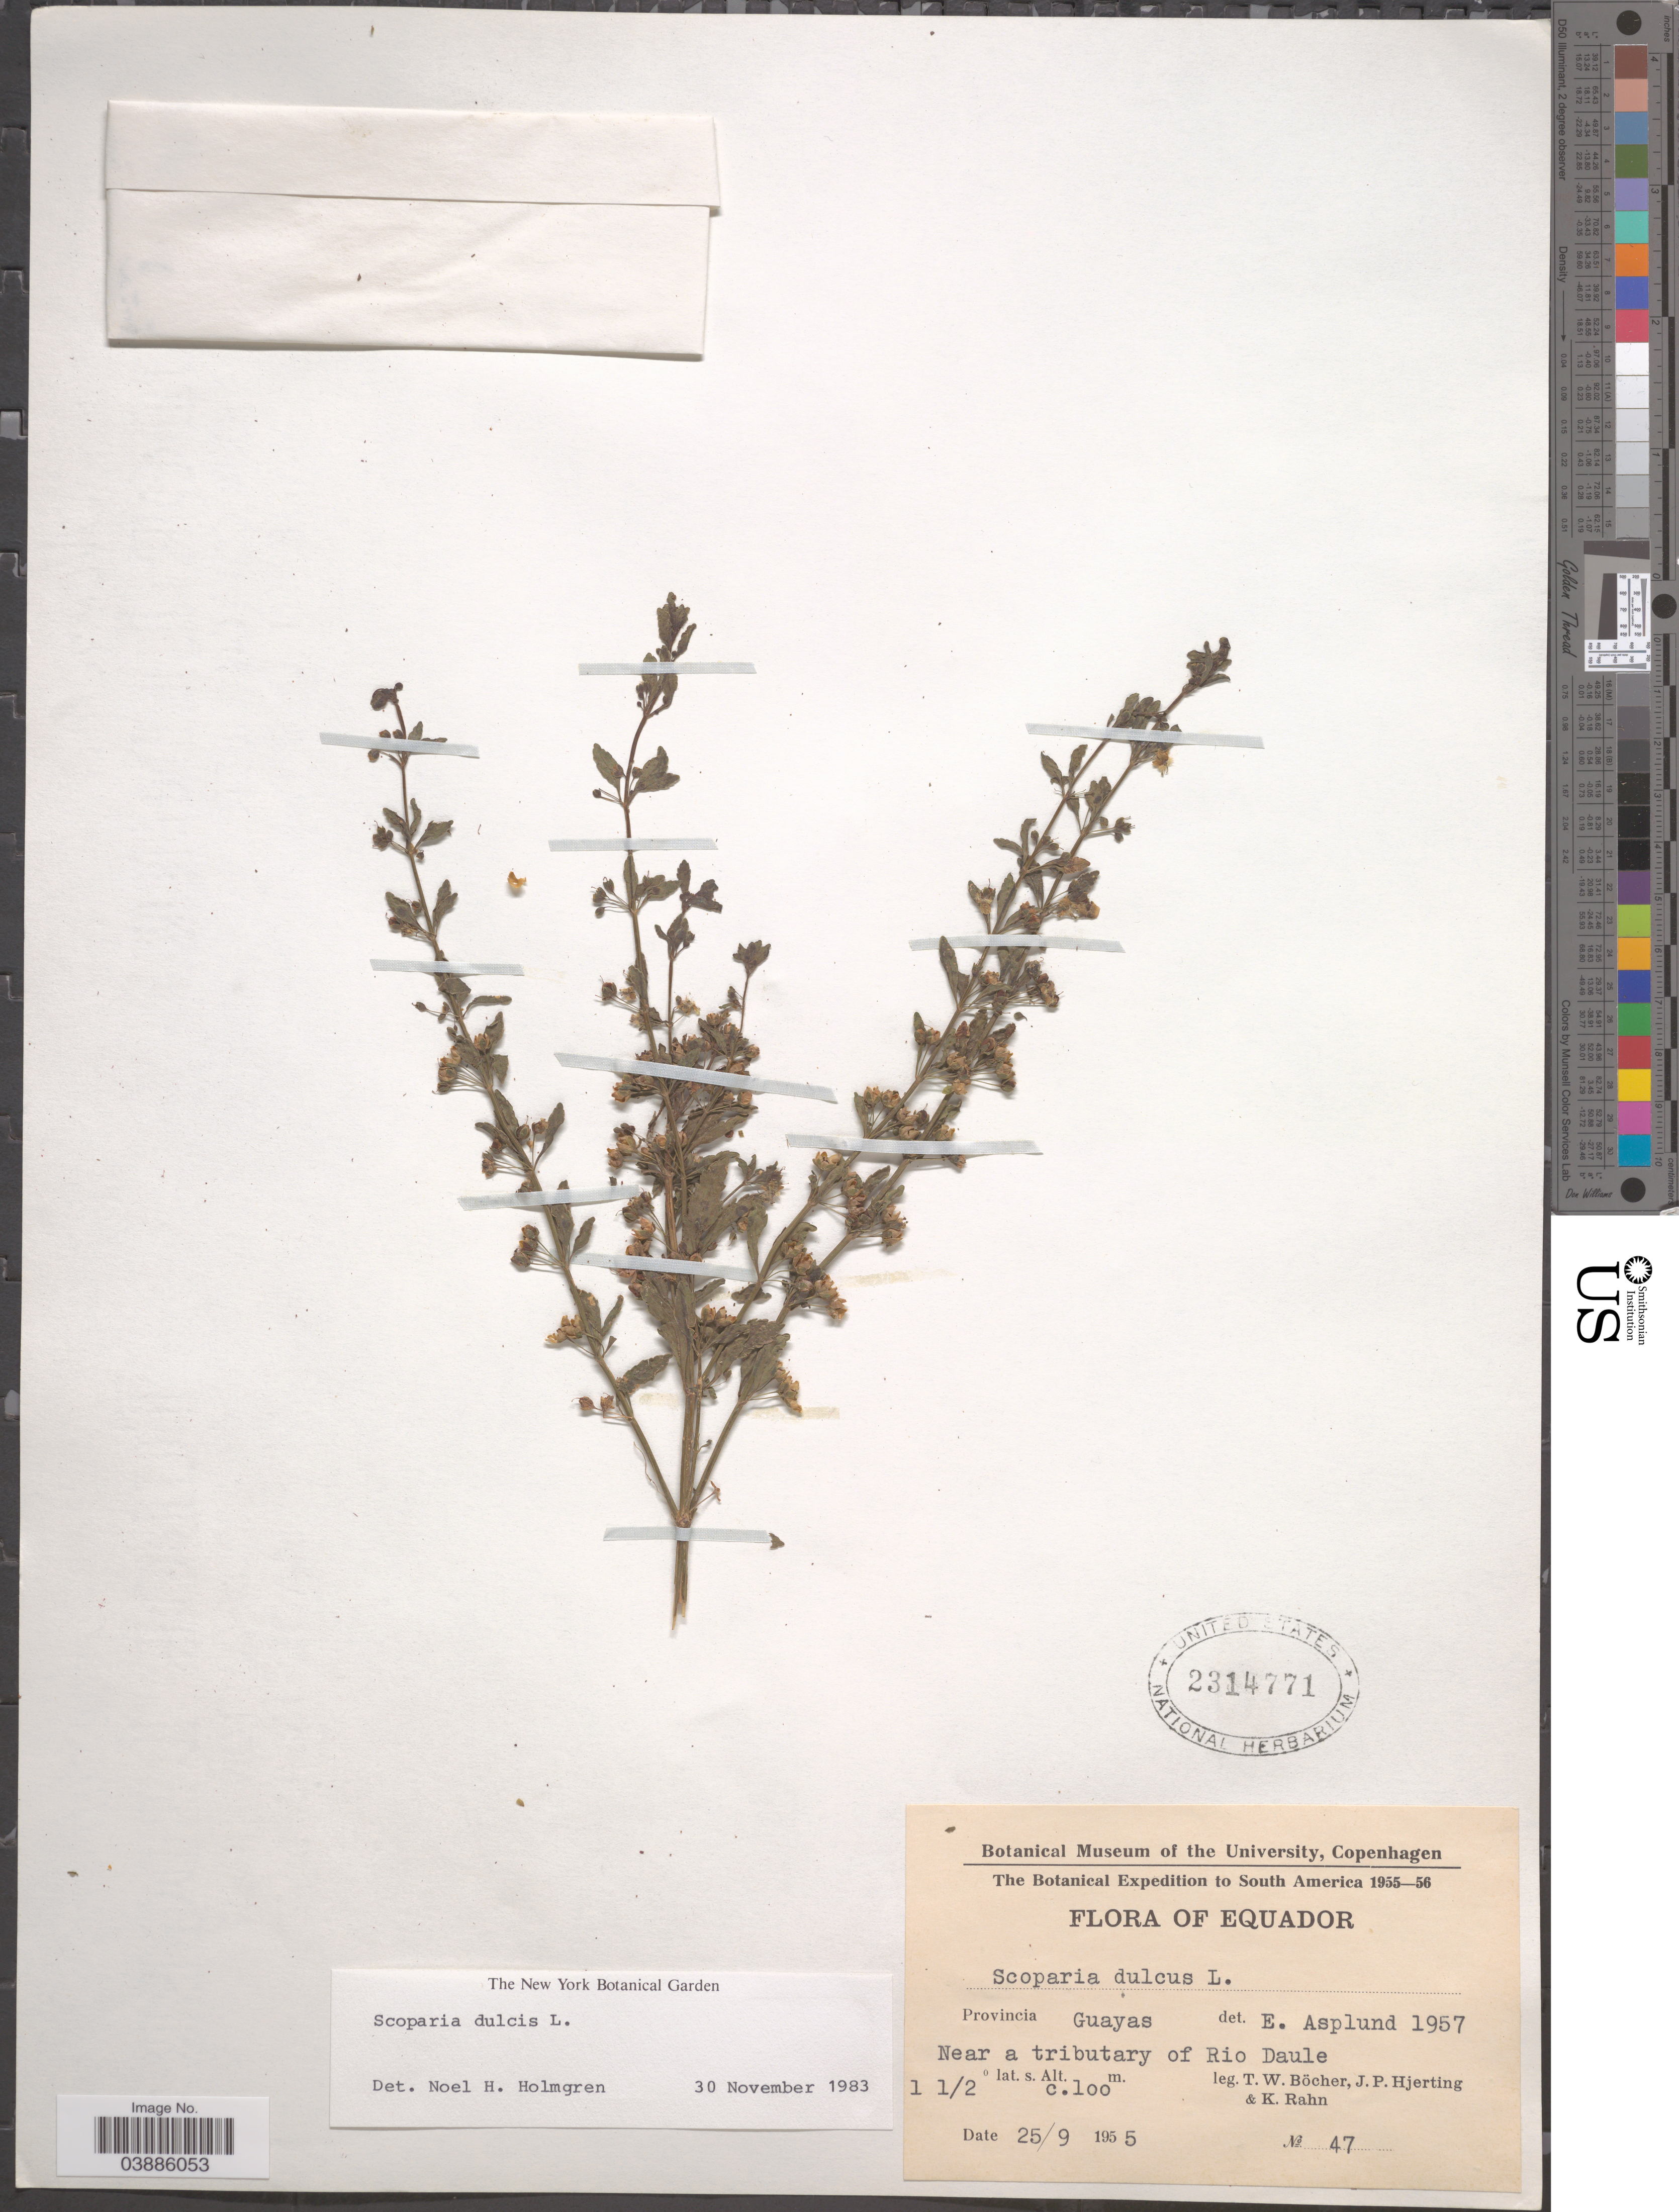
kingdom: Plantae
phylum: Tracheophyta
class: Magnoliopsida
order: Lamiales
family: Plantaginaceae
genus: Scoparia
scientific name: Scoparia dulcis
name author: L.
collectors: T. Böcher, J. P. Hjerting & K. Rahn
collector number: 47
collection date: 1955-09-25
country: Ecuador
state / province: Guayas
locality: Near a tributary of Rio Daule.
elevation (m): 100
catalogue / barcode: US 2314771